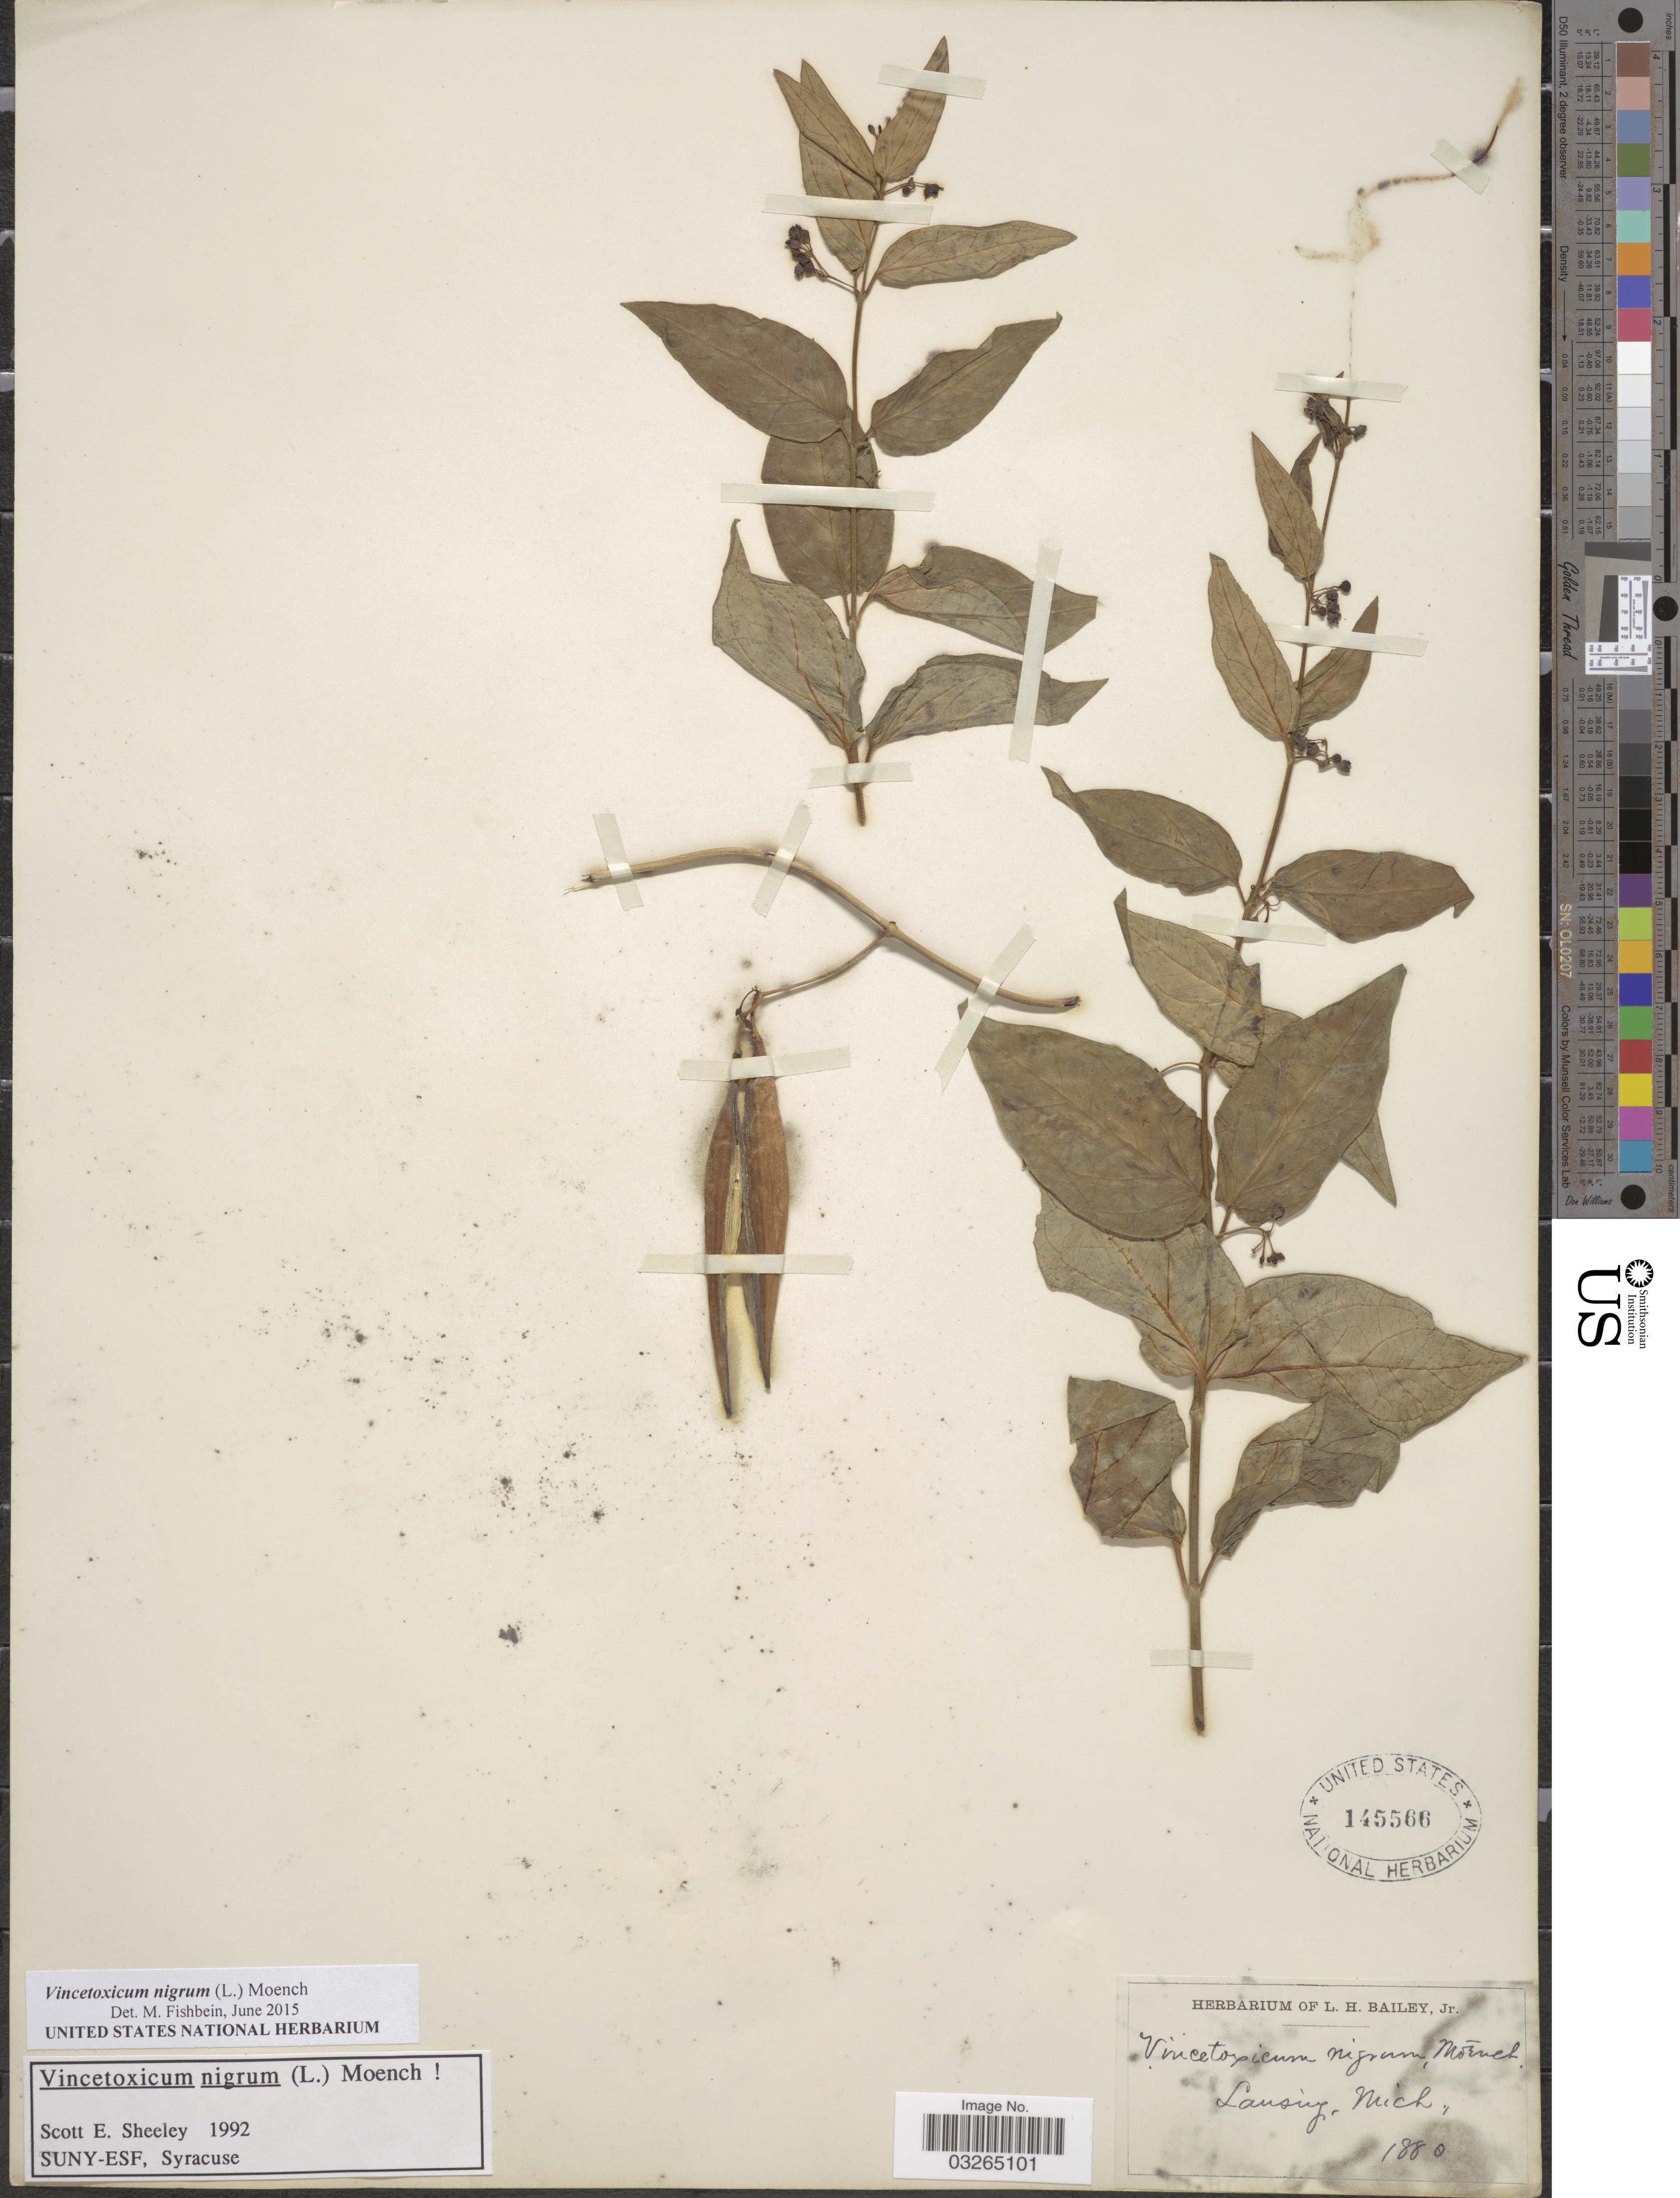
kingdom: Plantae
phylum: Tracheophyta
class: Magnoliopsida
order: Gentianales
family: Apocynaceae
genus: Vincetoxicum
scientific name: Vincetoxicum nigrum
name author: (L.) Moench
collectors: ex herb. L. H. Bailey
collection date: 1880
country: United States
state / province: Michigan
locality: Lansing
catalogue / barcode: US 145566